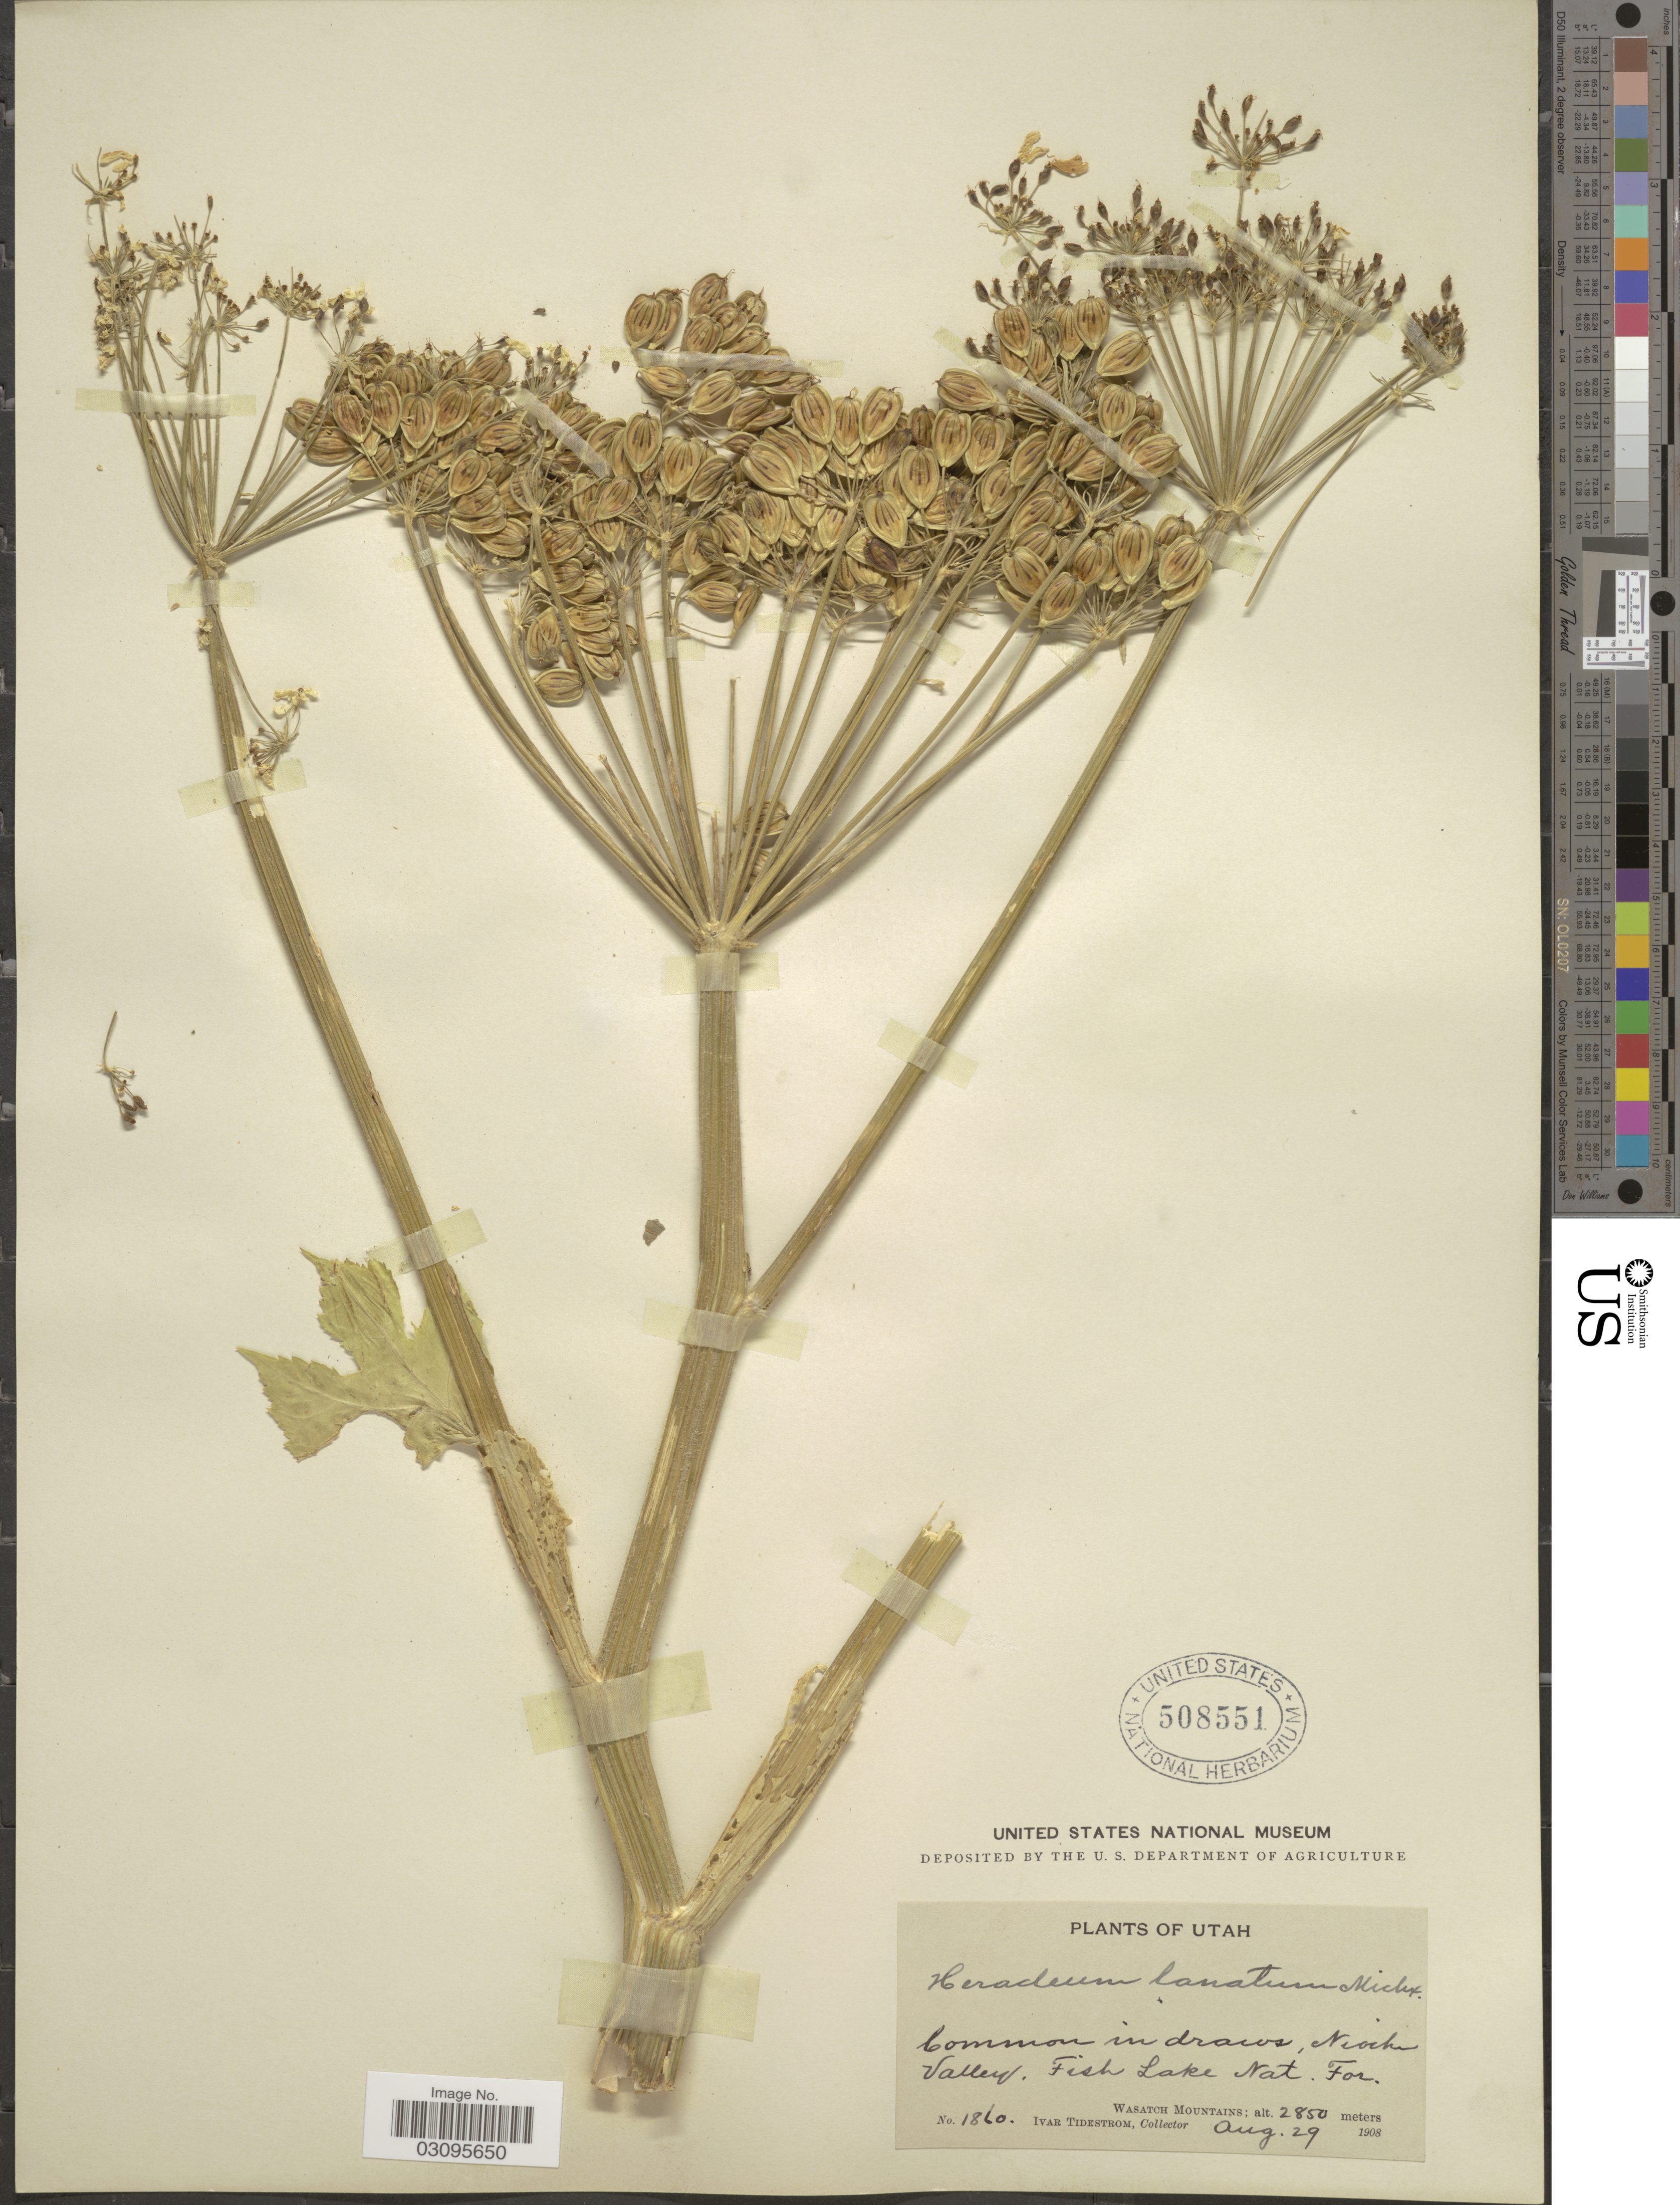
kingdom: Plantae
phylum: Tracheophyta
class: Magnoliopsida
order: Apiales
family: Apiaceae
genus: Heracleum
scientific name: Heracleum lanatum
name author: Michx.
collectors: I. F. Tidestrom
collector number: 1860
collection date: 1908-08-29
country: United States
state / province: Utah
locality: Common in draws, Nioche Valley, Fish Lake Nat. For., Wasatch Mountains.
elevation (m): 2850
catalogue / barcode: US 508551